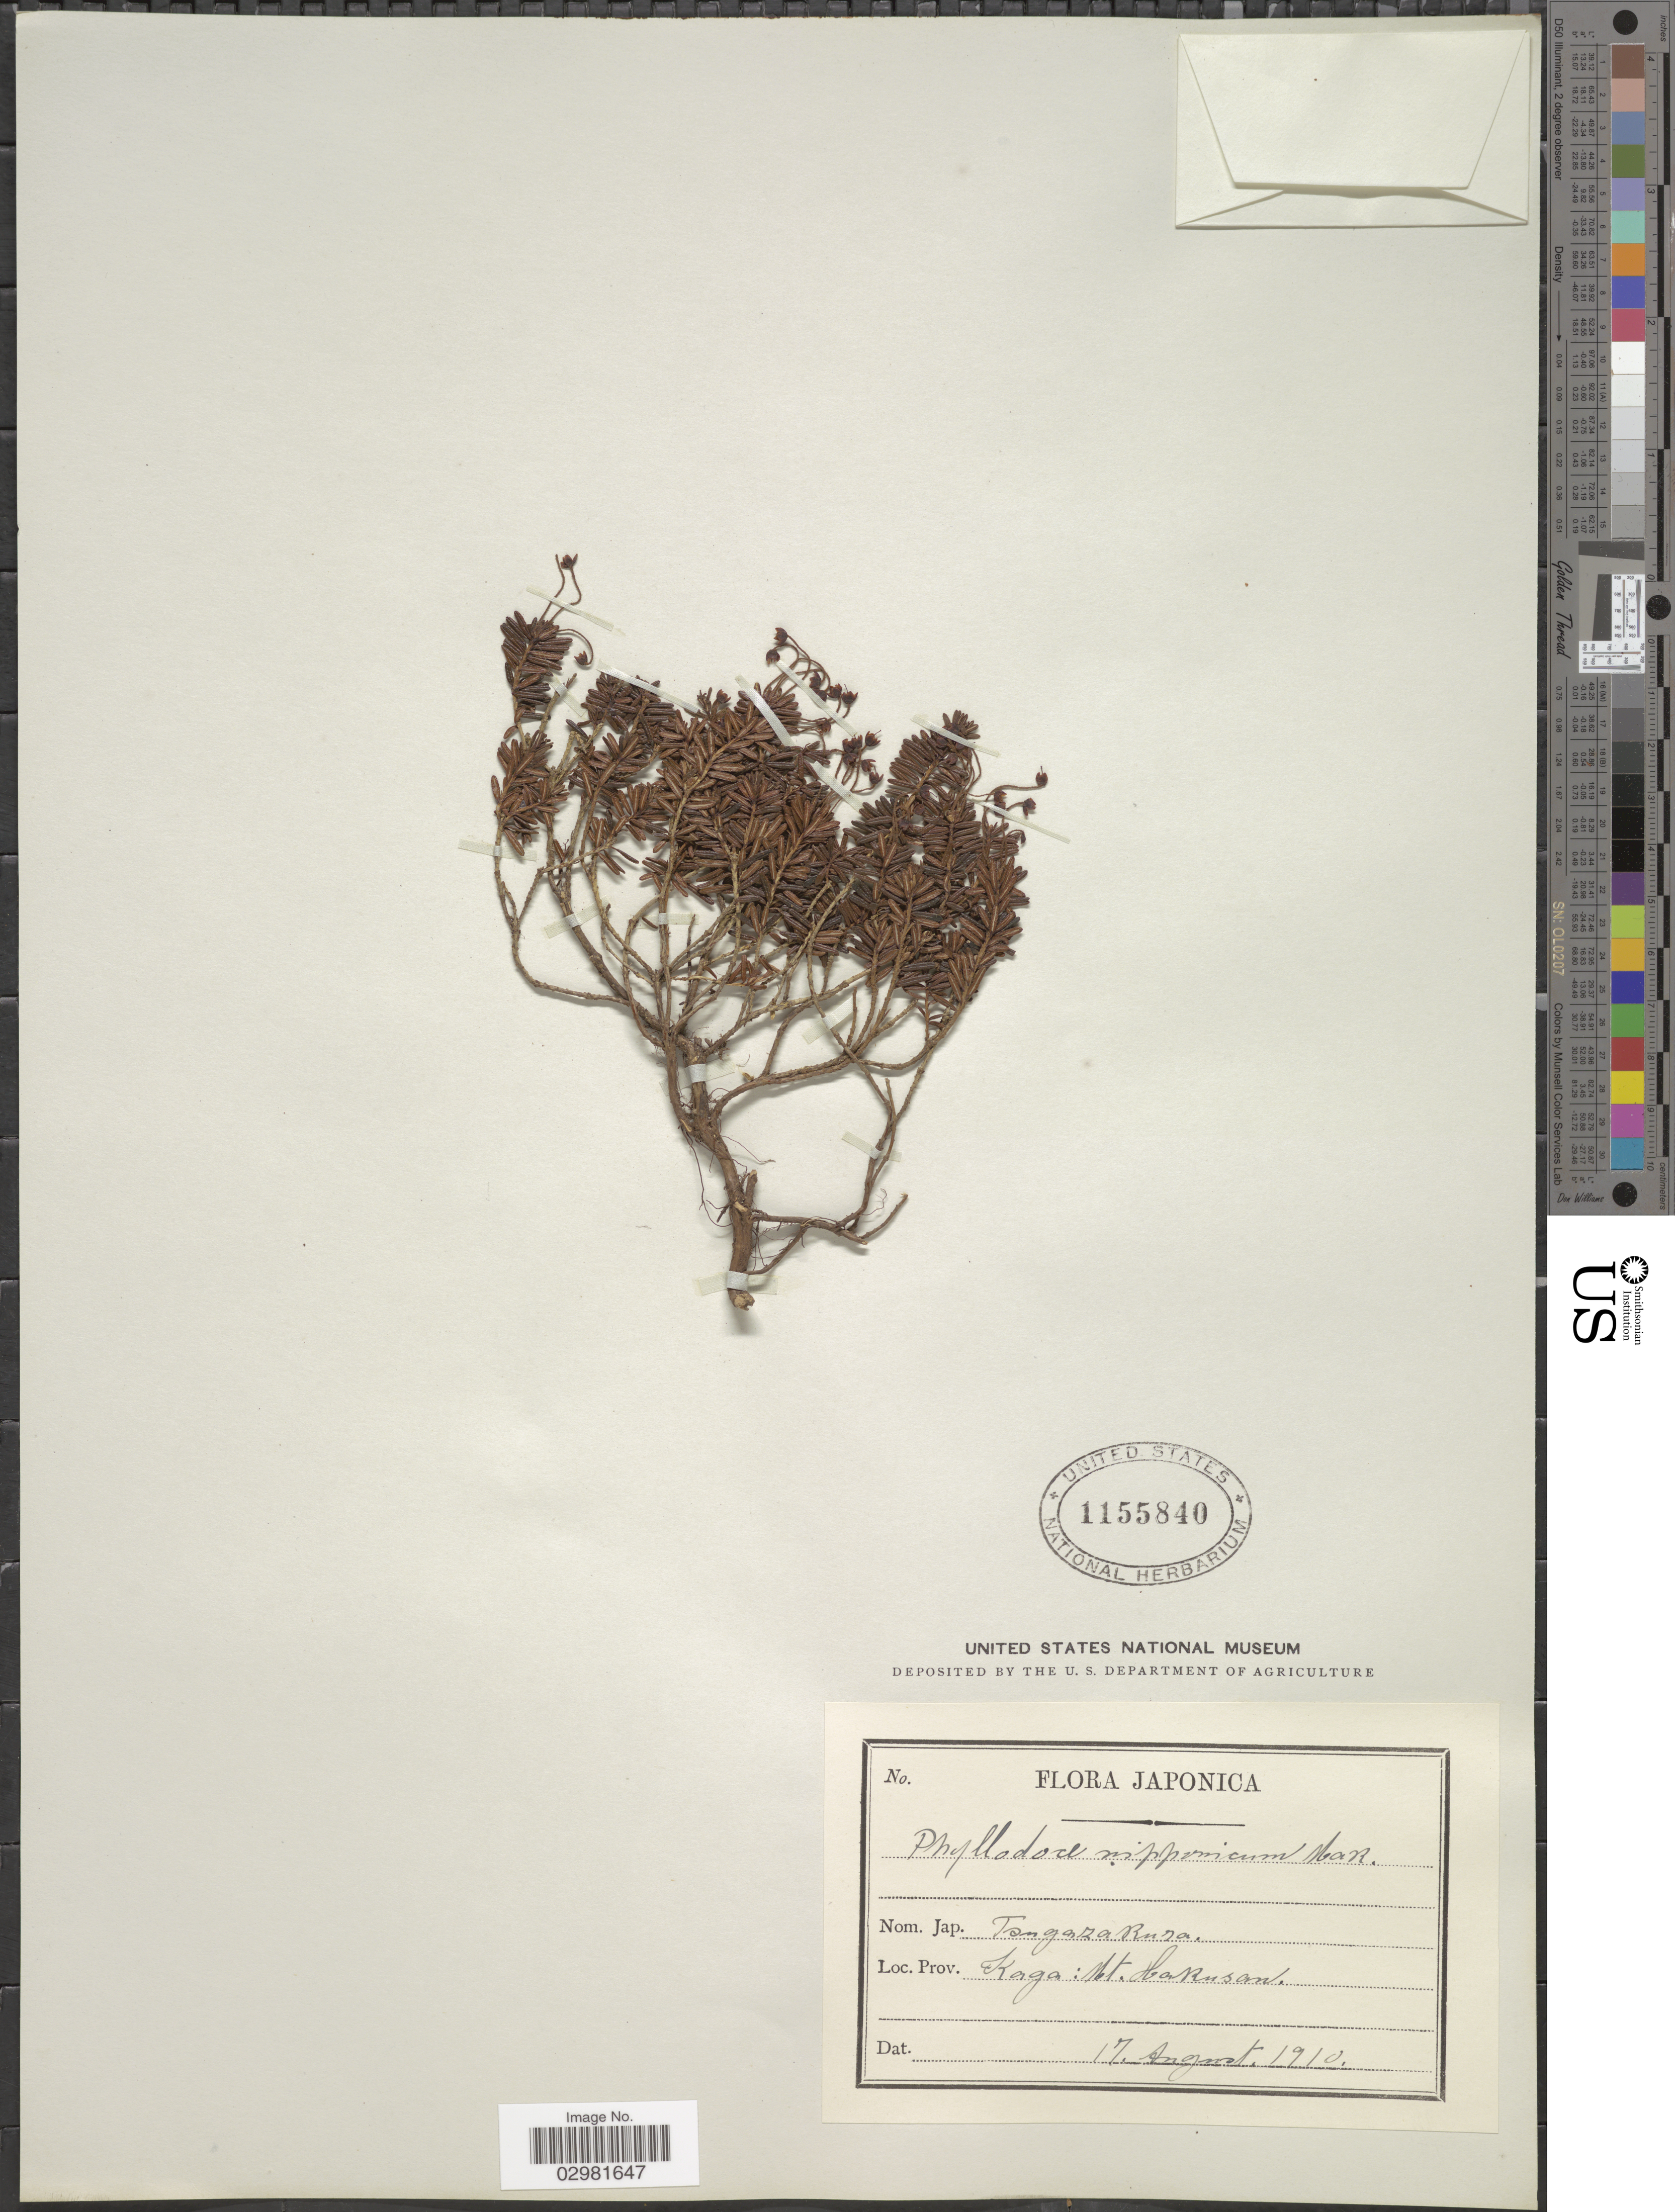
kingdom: Plantae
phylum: Tracheophyta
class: Magnoliopsida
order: Ericales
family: Ericaceae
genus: Phyllodoce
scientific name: Phyllodoce nipponica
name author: Makino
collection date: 1910-08-17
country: Japan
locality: Prov. Kaga: Mt. Hakusan.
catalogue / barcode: US 1155840